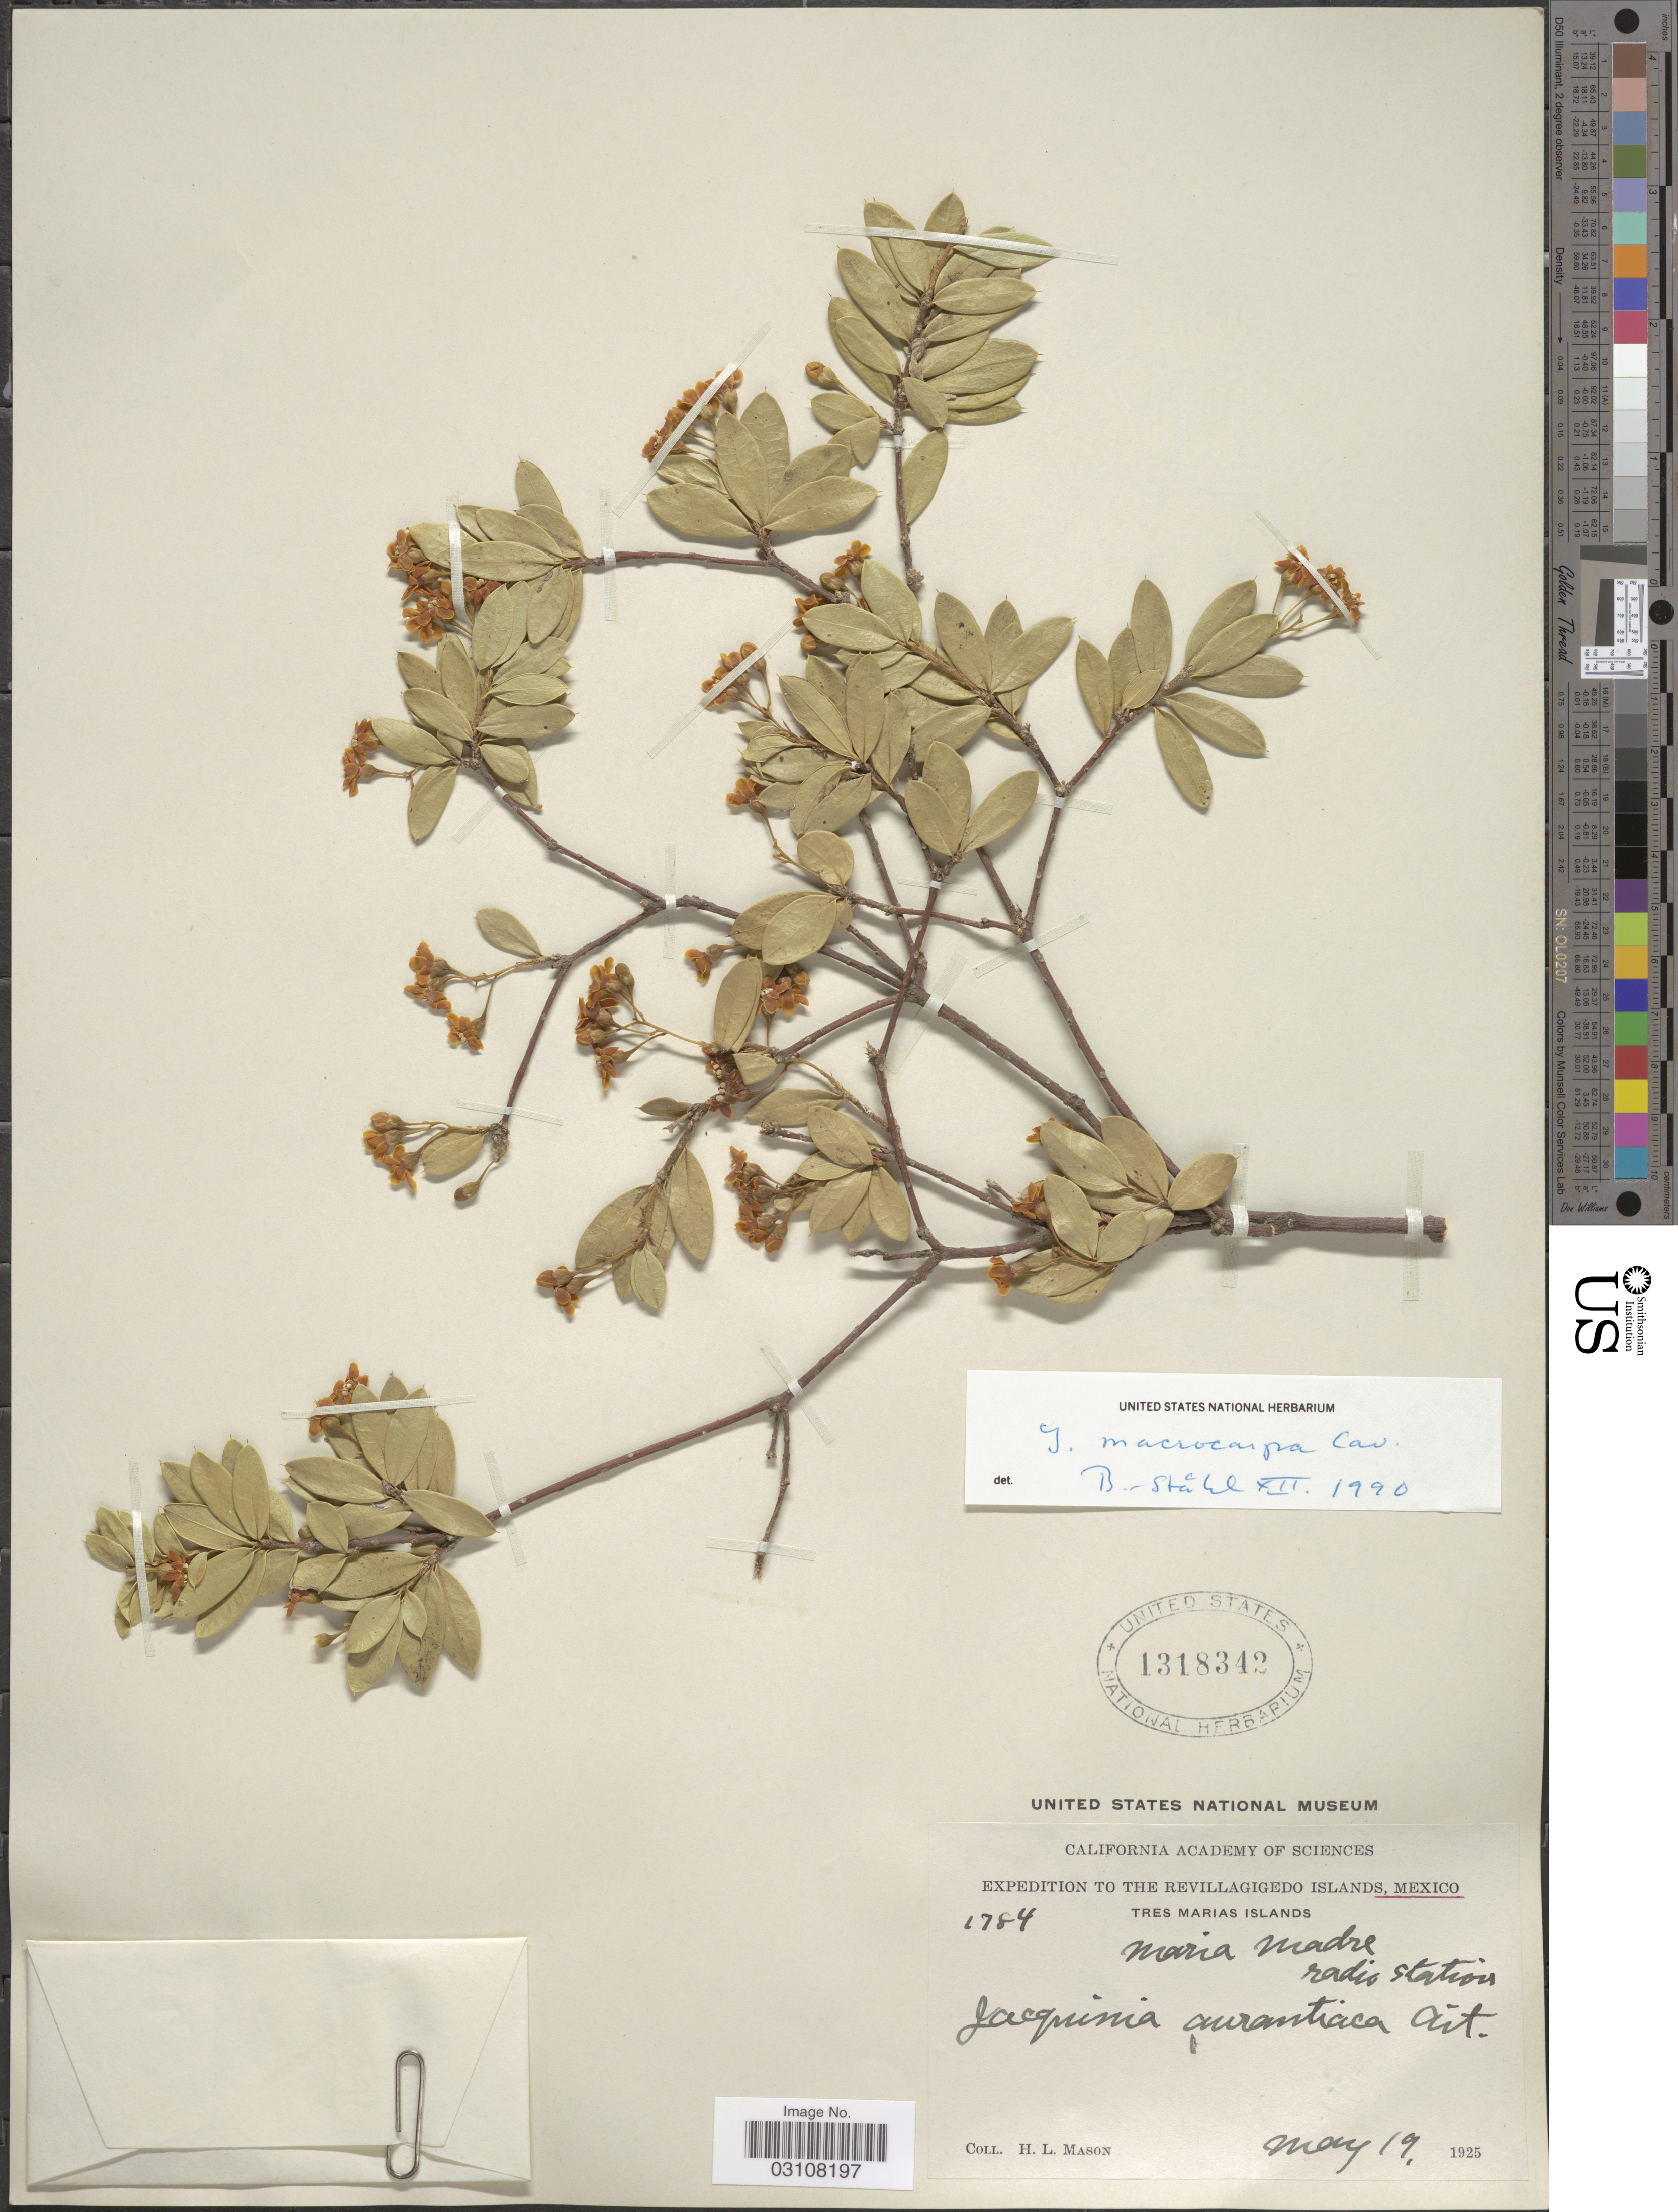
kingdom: Plantae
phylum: Tracheophyta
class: Magnoliopsida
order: Ericales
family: Primulaceae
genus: Jacquinia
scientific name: Jacquinia macrocarpa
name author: Cav.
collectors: H. L. Mason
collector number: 1784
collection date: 1925-05-19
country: Mexico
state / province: Nayarit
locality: The Revillagigedo Islands, Tres Marias Islands, Maria Madre radio stations.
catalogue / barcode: US 1318342